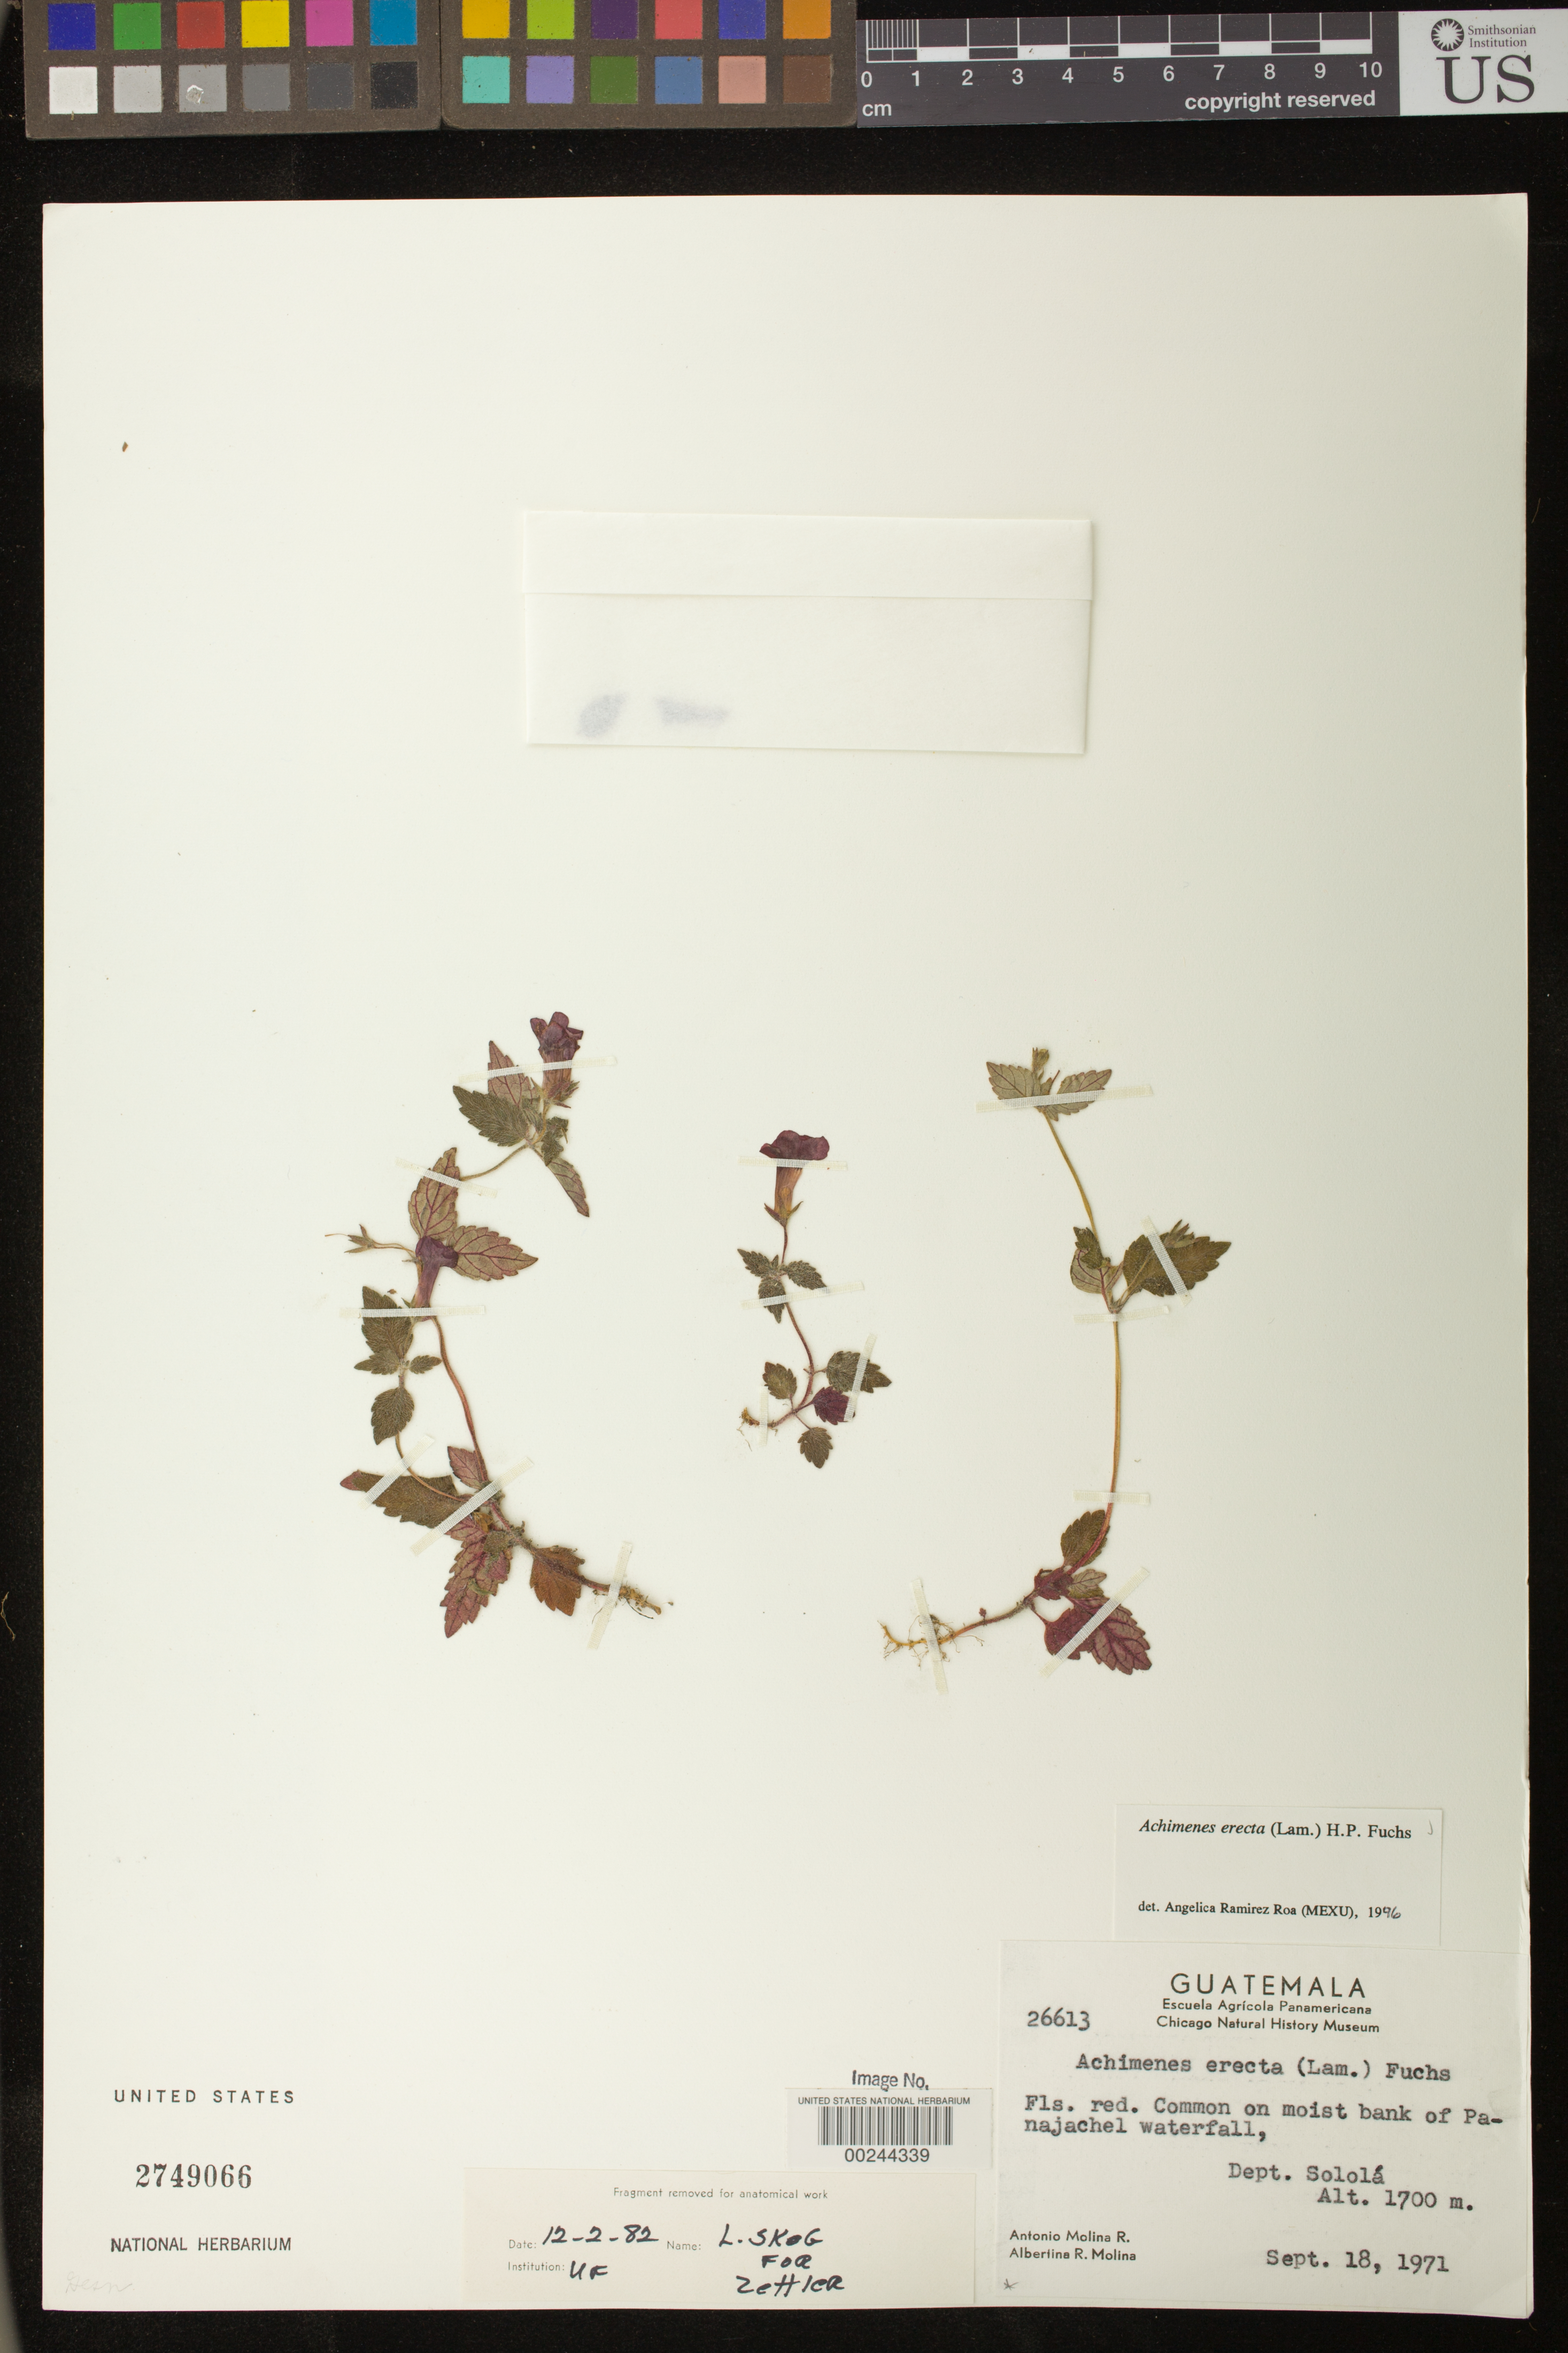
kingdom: Plantae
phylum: Tracheophyta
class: Magnoliopsida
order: Lamiales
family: Gesneriaceae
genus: Achimenes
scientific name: Achimenes erecta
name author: (Lam.) H.P. Fuchs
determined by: Skog, Laurence E.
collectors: A. Molina R. & A. R. Molina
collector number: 26613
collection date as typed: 18 Sep 1971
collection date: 1971-09-18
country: Guatemala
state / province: Sololá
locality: Panajachel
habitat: Common on moist bank of waterfall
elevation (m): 1700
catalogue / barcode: US 2749066